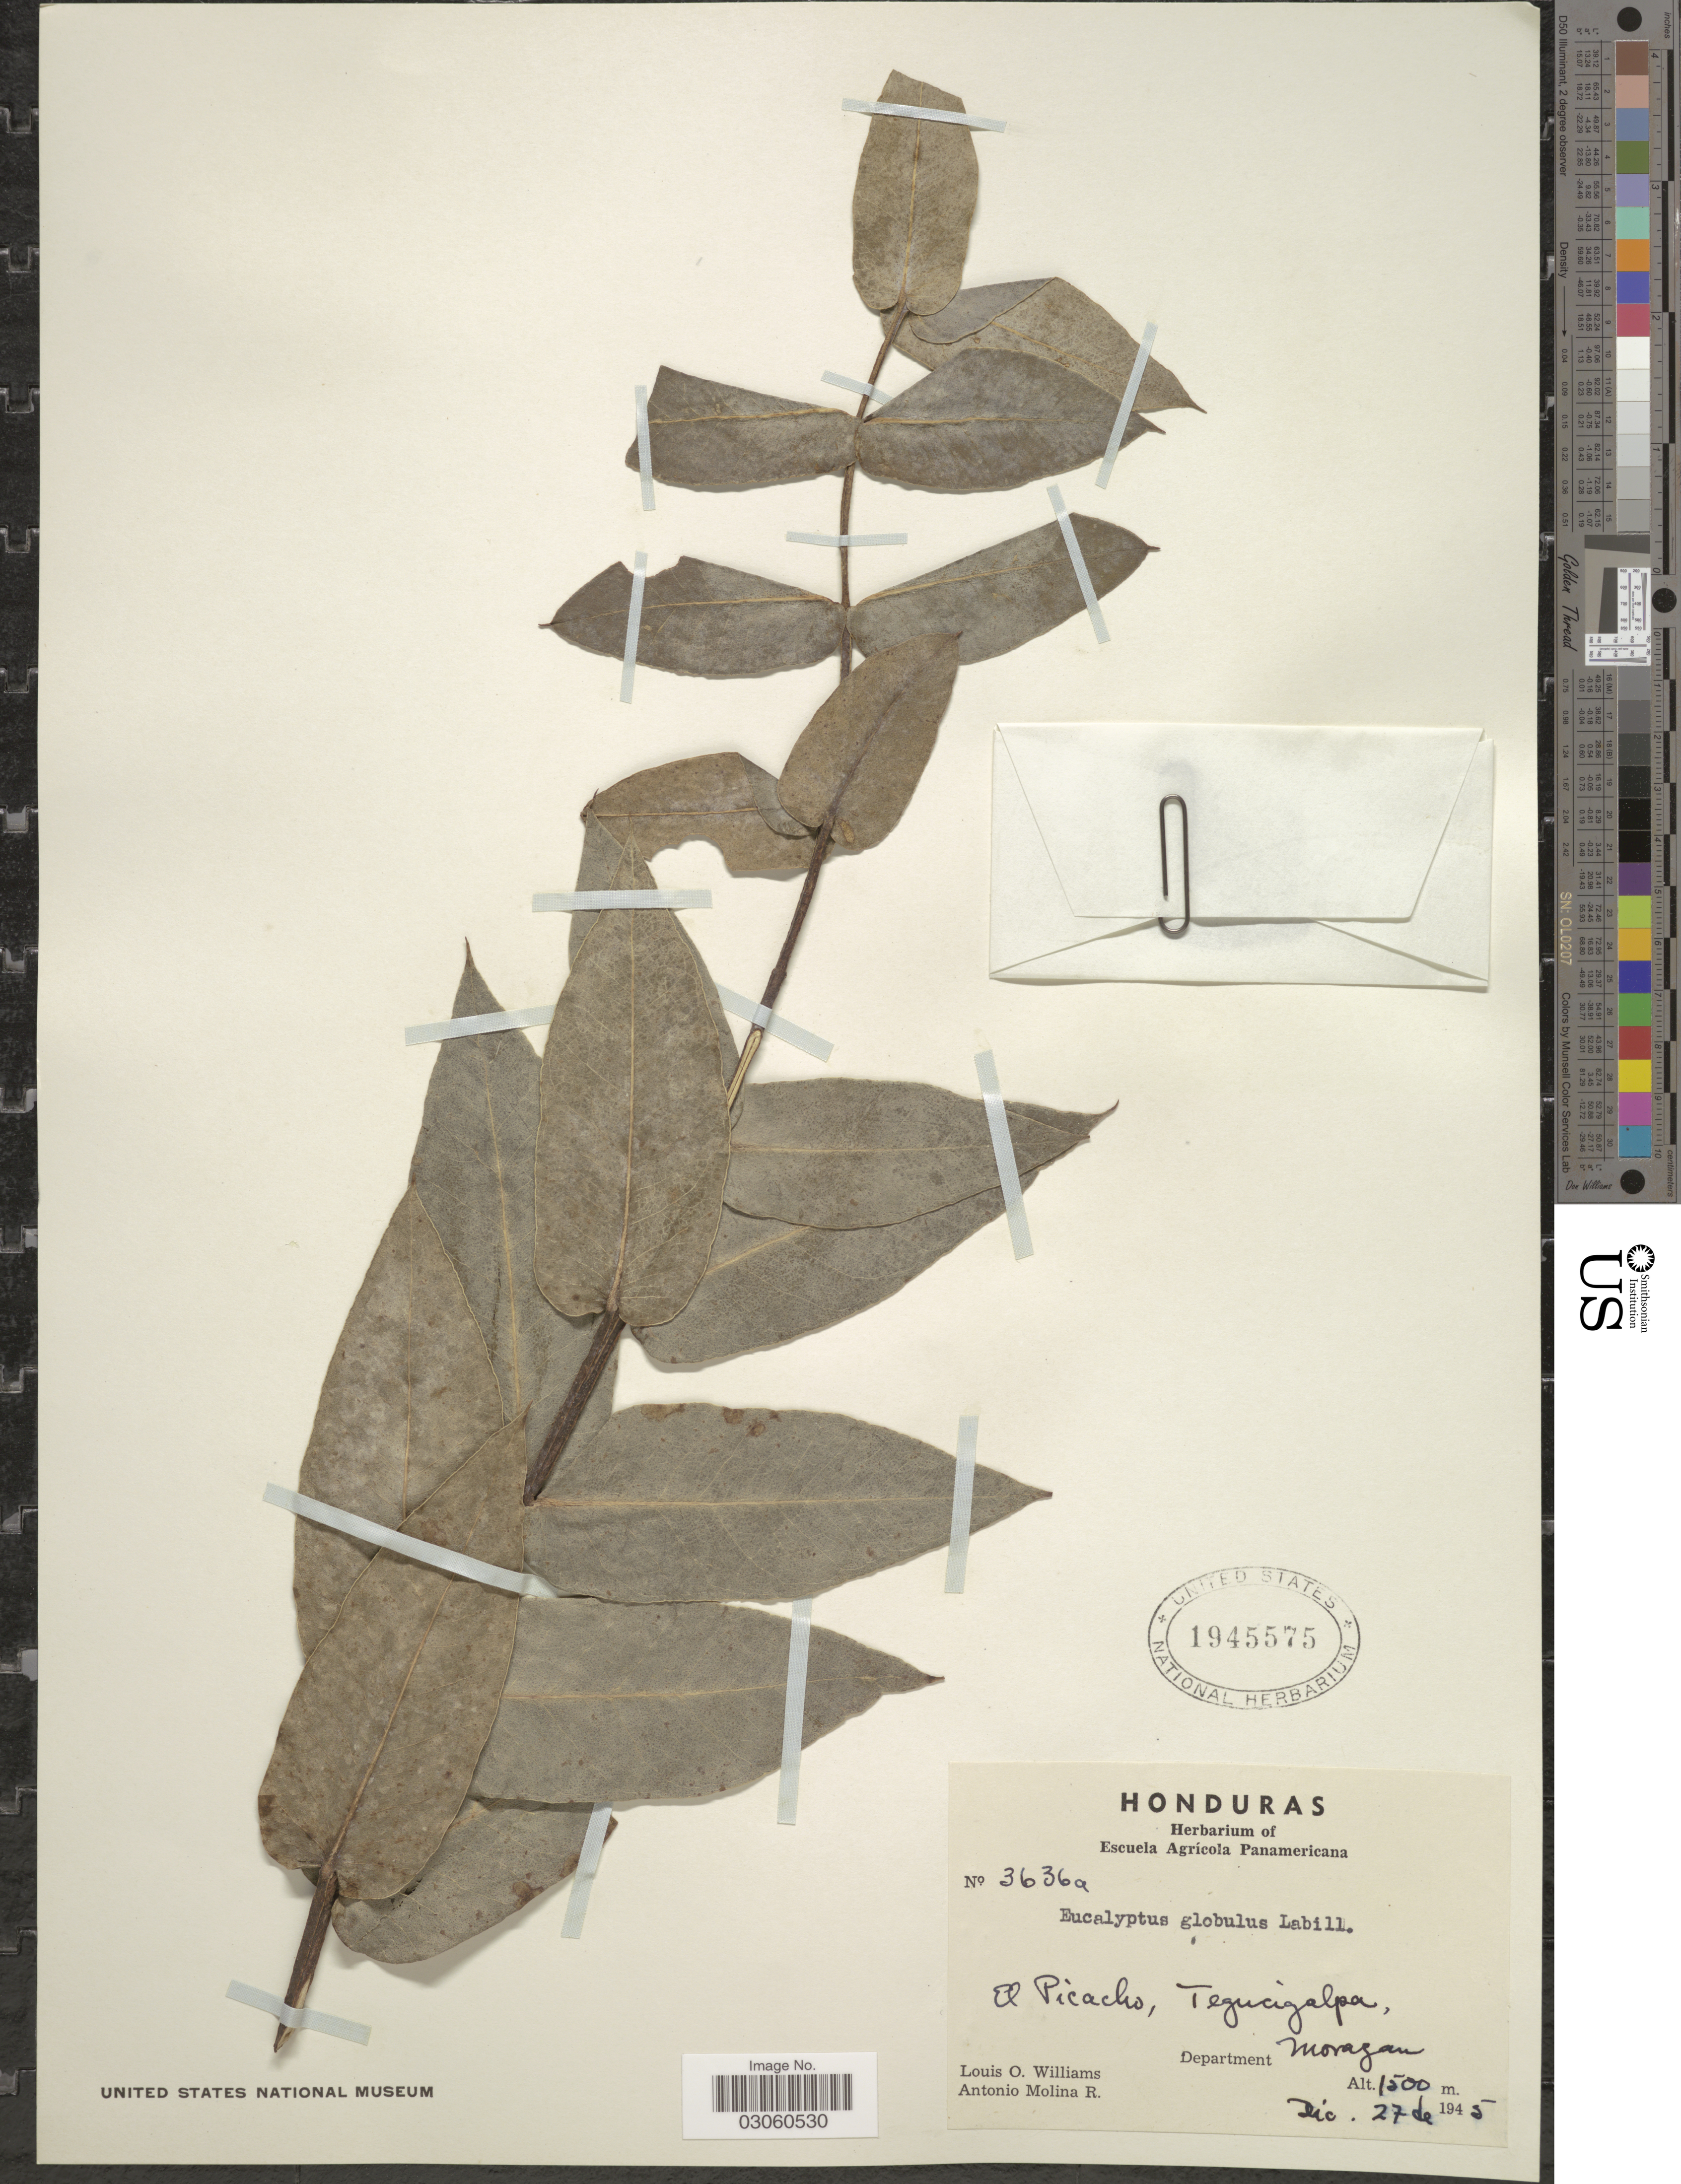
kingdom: Plantae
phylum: Tracheophyta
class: Magnoliopsida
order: Myrtales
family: Myrtaceae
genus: Eucalyptus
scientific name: Eucalyptus globulus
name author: Labill.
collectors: L. O. Williams & A. Molina R.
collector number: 3636a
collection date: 1945-12-27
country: Honduras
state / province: Fco. Morazán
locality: El Picacho, Tegucigalpa, Department Morazan.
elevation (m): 1500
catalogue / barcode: US 1945575